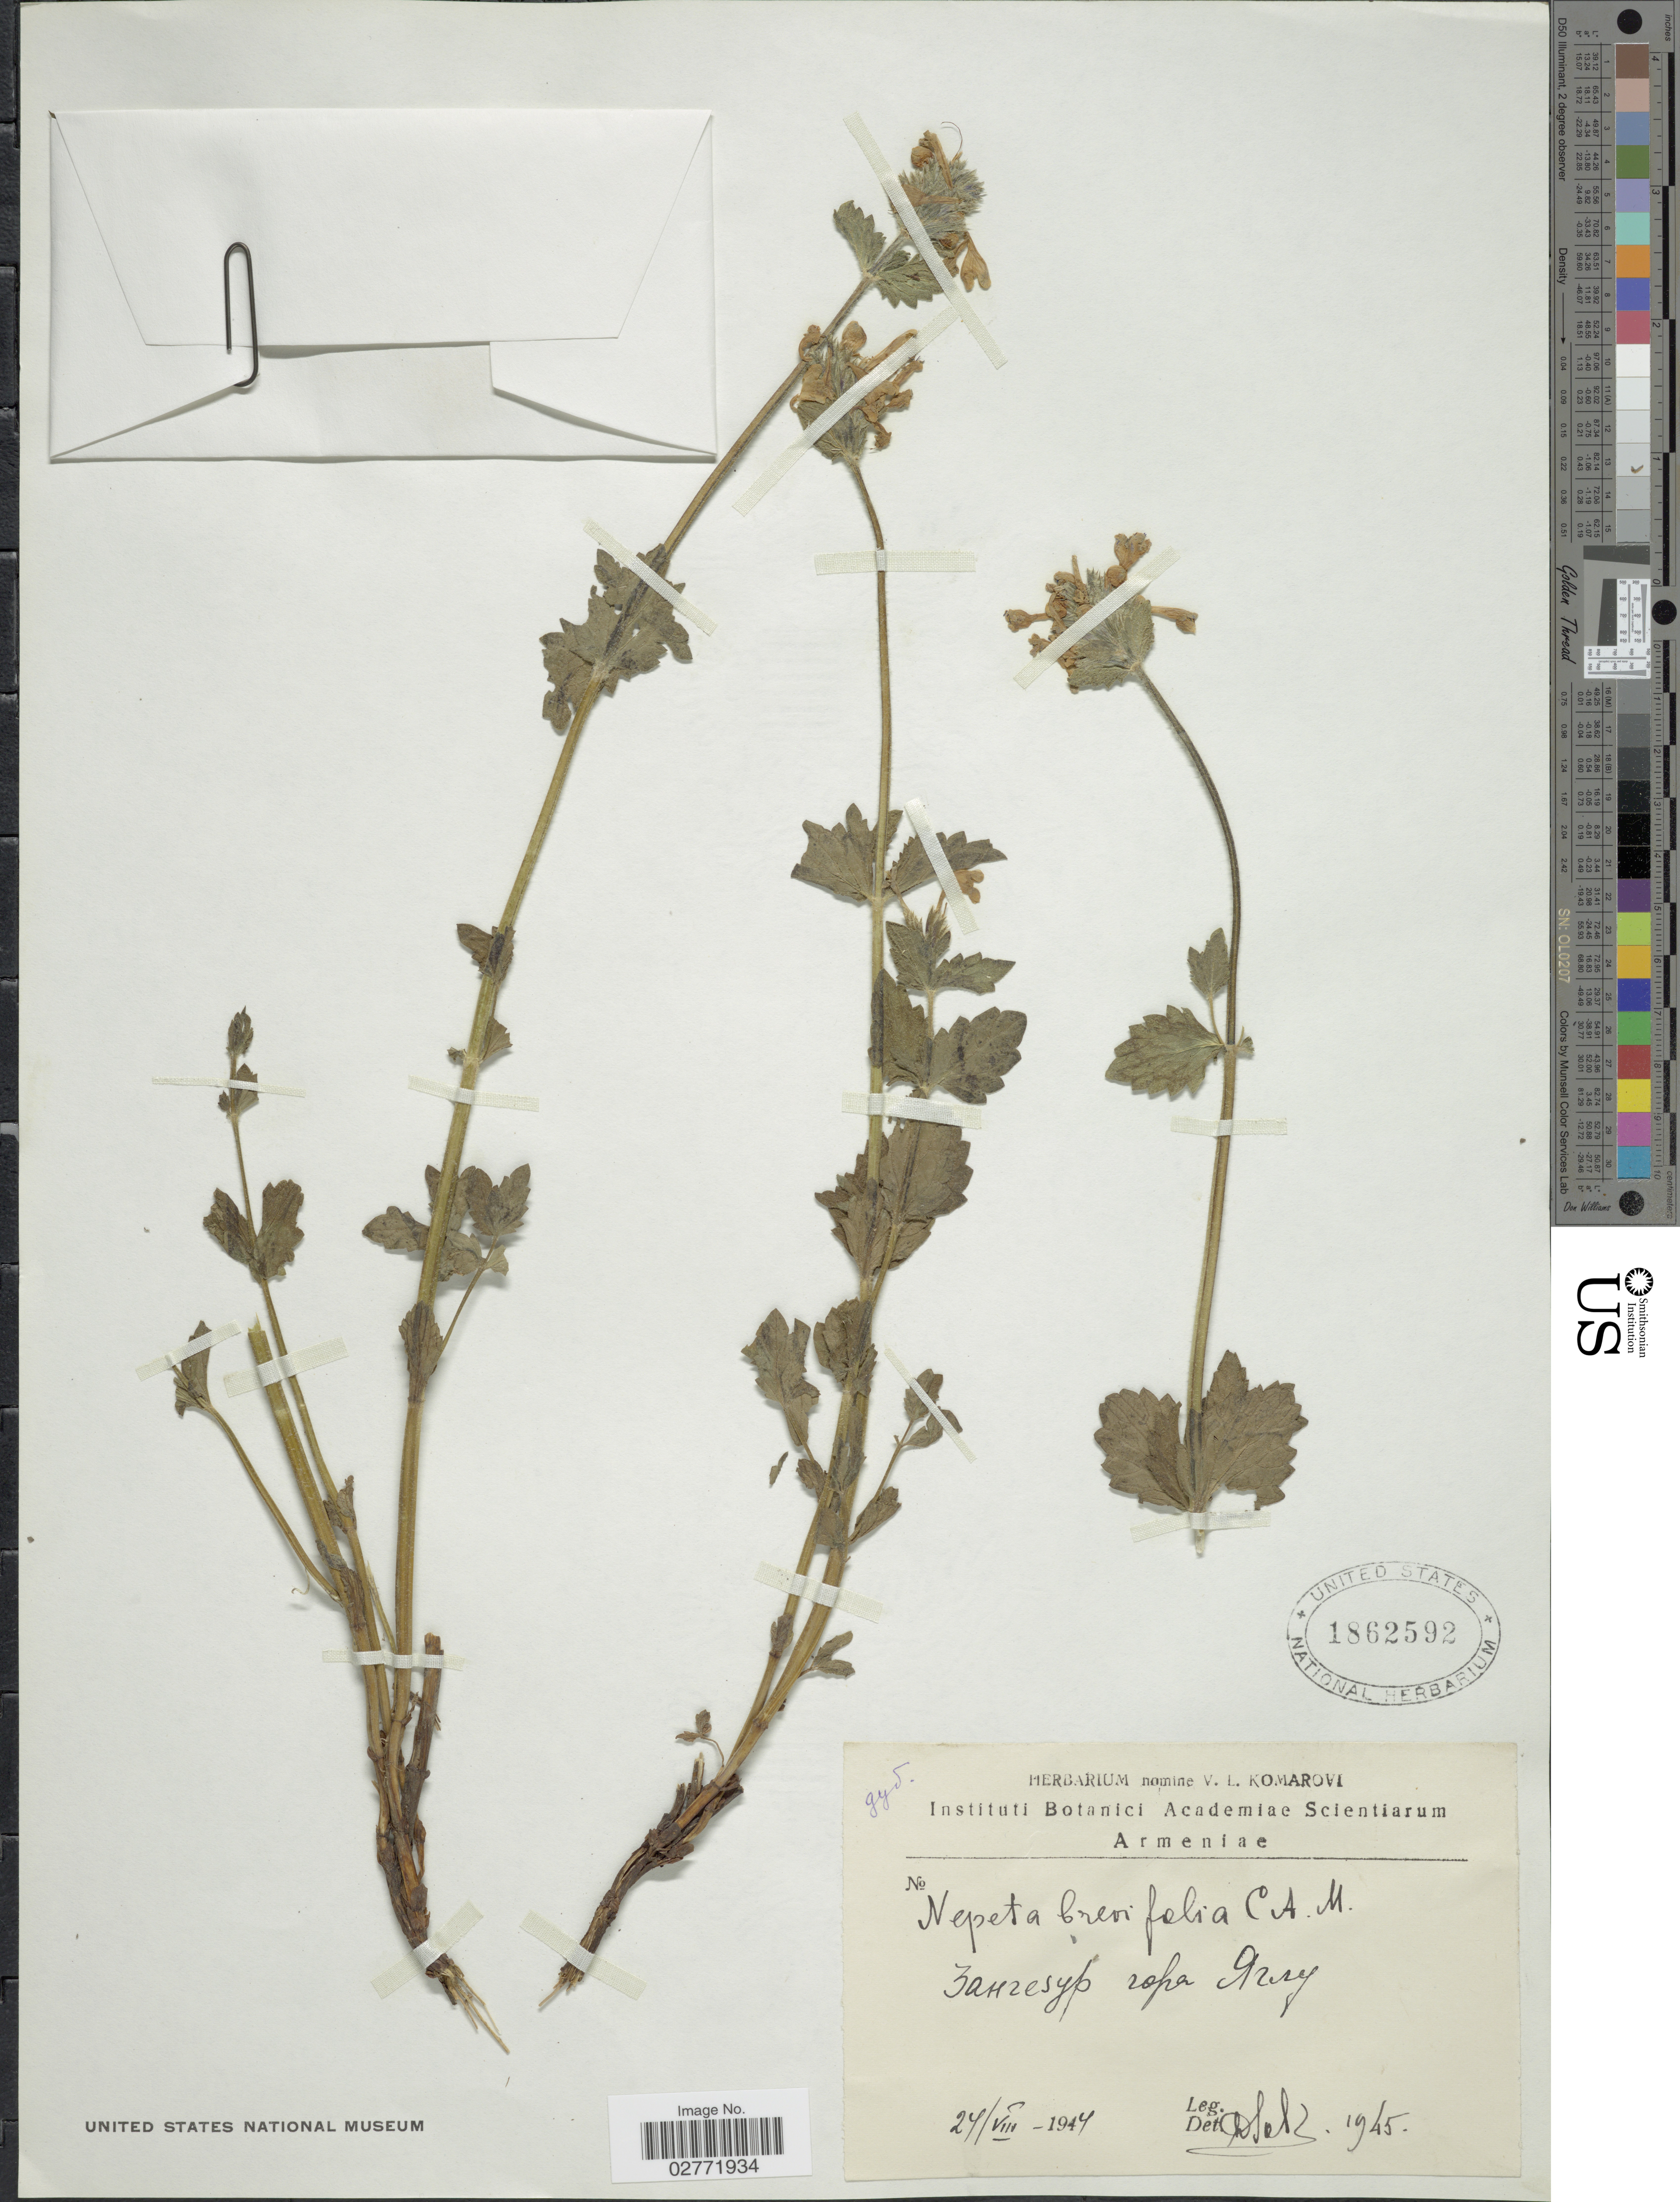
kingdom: Plantae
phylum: Tracheophyta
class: Magnoliopsida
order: Lamiales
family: Lamiaceae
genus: Nepeta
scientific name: Nepeta brevifolia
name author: C.A. Mey.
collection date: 1944-08-24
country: Armenia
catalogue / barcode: US 1862592